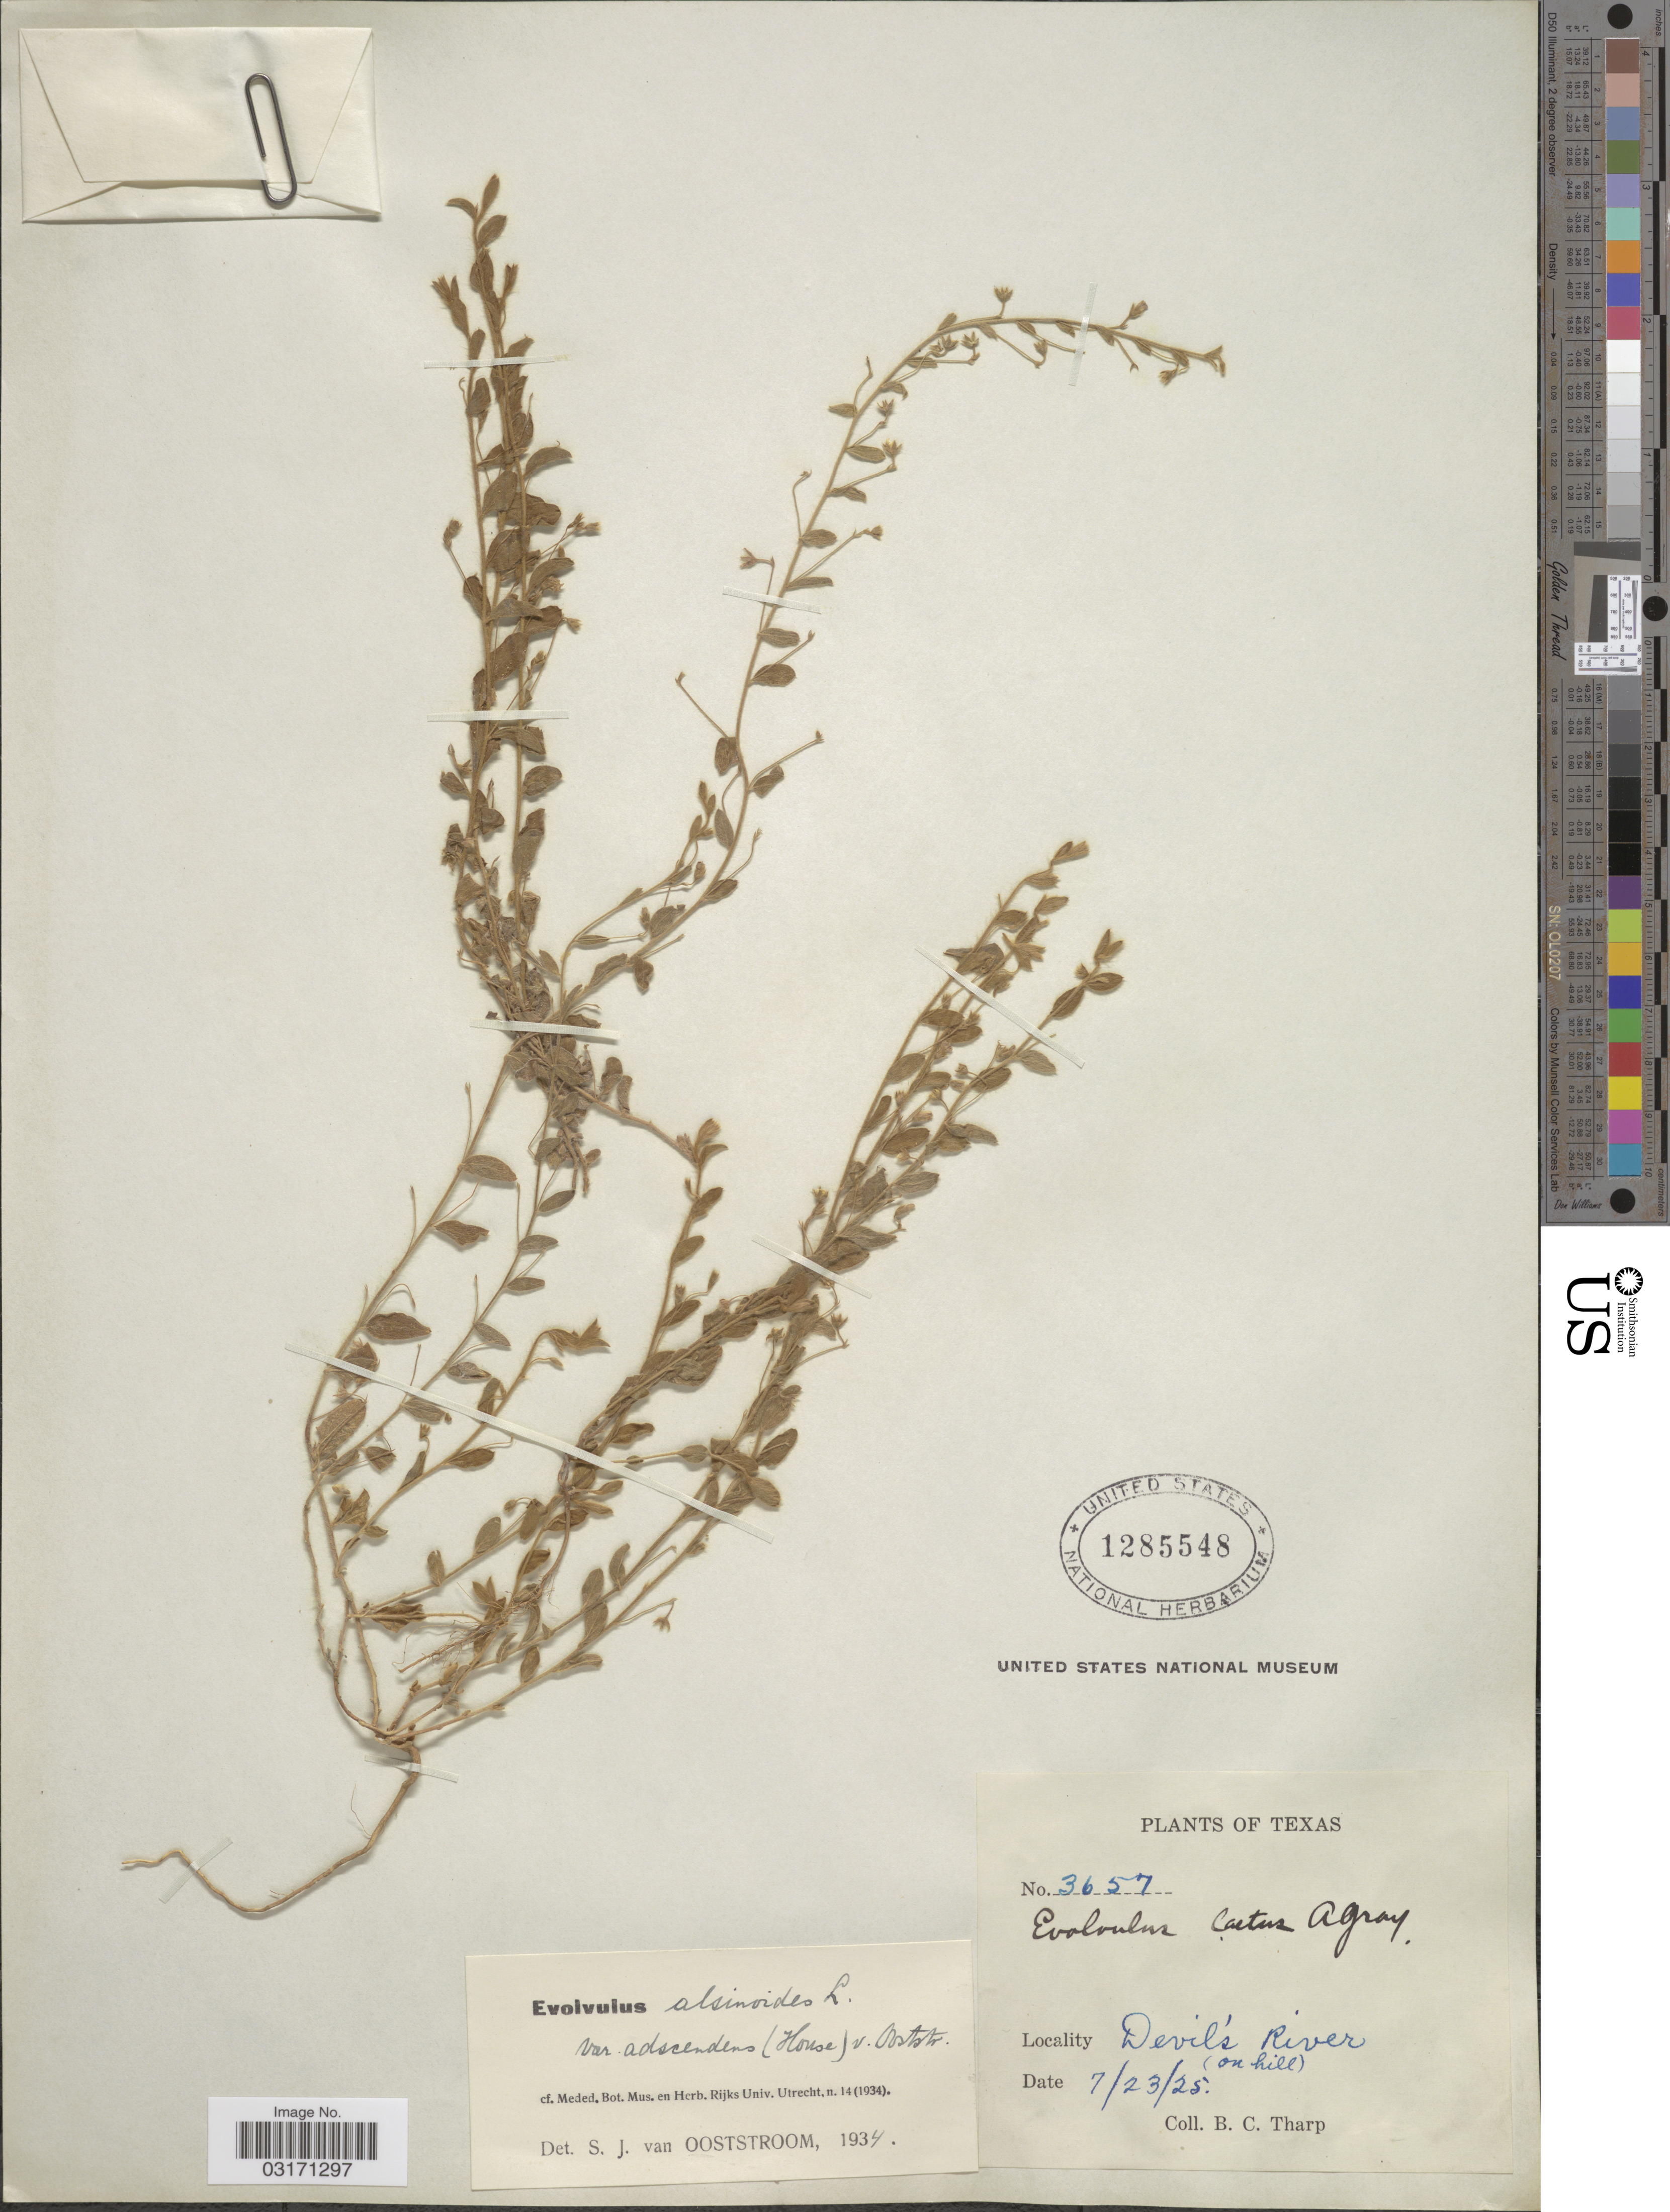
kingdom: Plantae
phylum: Tracheophyta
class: Magnoliopsida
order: Solanales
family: Convolvulaceae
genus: Evolvulus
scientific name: Evolvulus alsinoides var. adscendens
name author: (House) Ooststr.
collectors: B. C. Tharp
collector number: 3657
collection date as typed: Transcribed d/m/y: 23/7/25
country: United States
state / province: Texas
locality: Devil's River (on hill).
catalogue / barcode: US 1285548